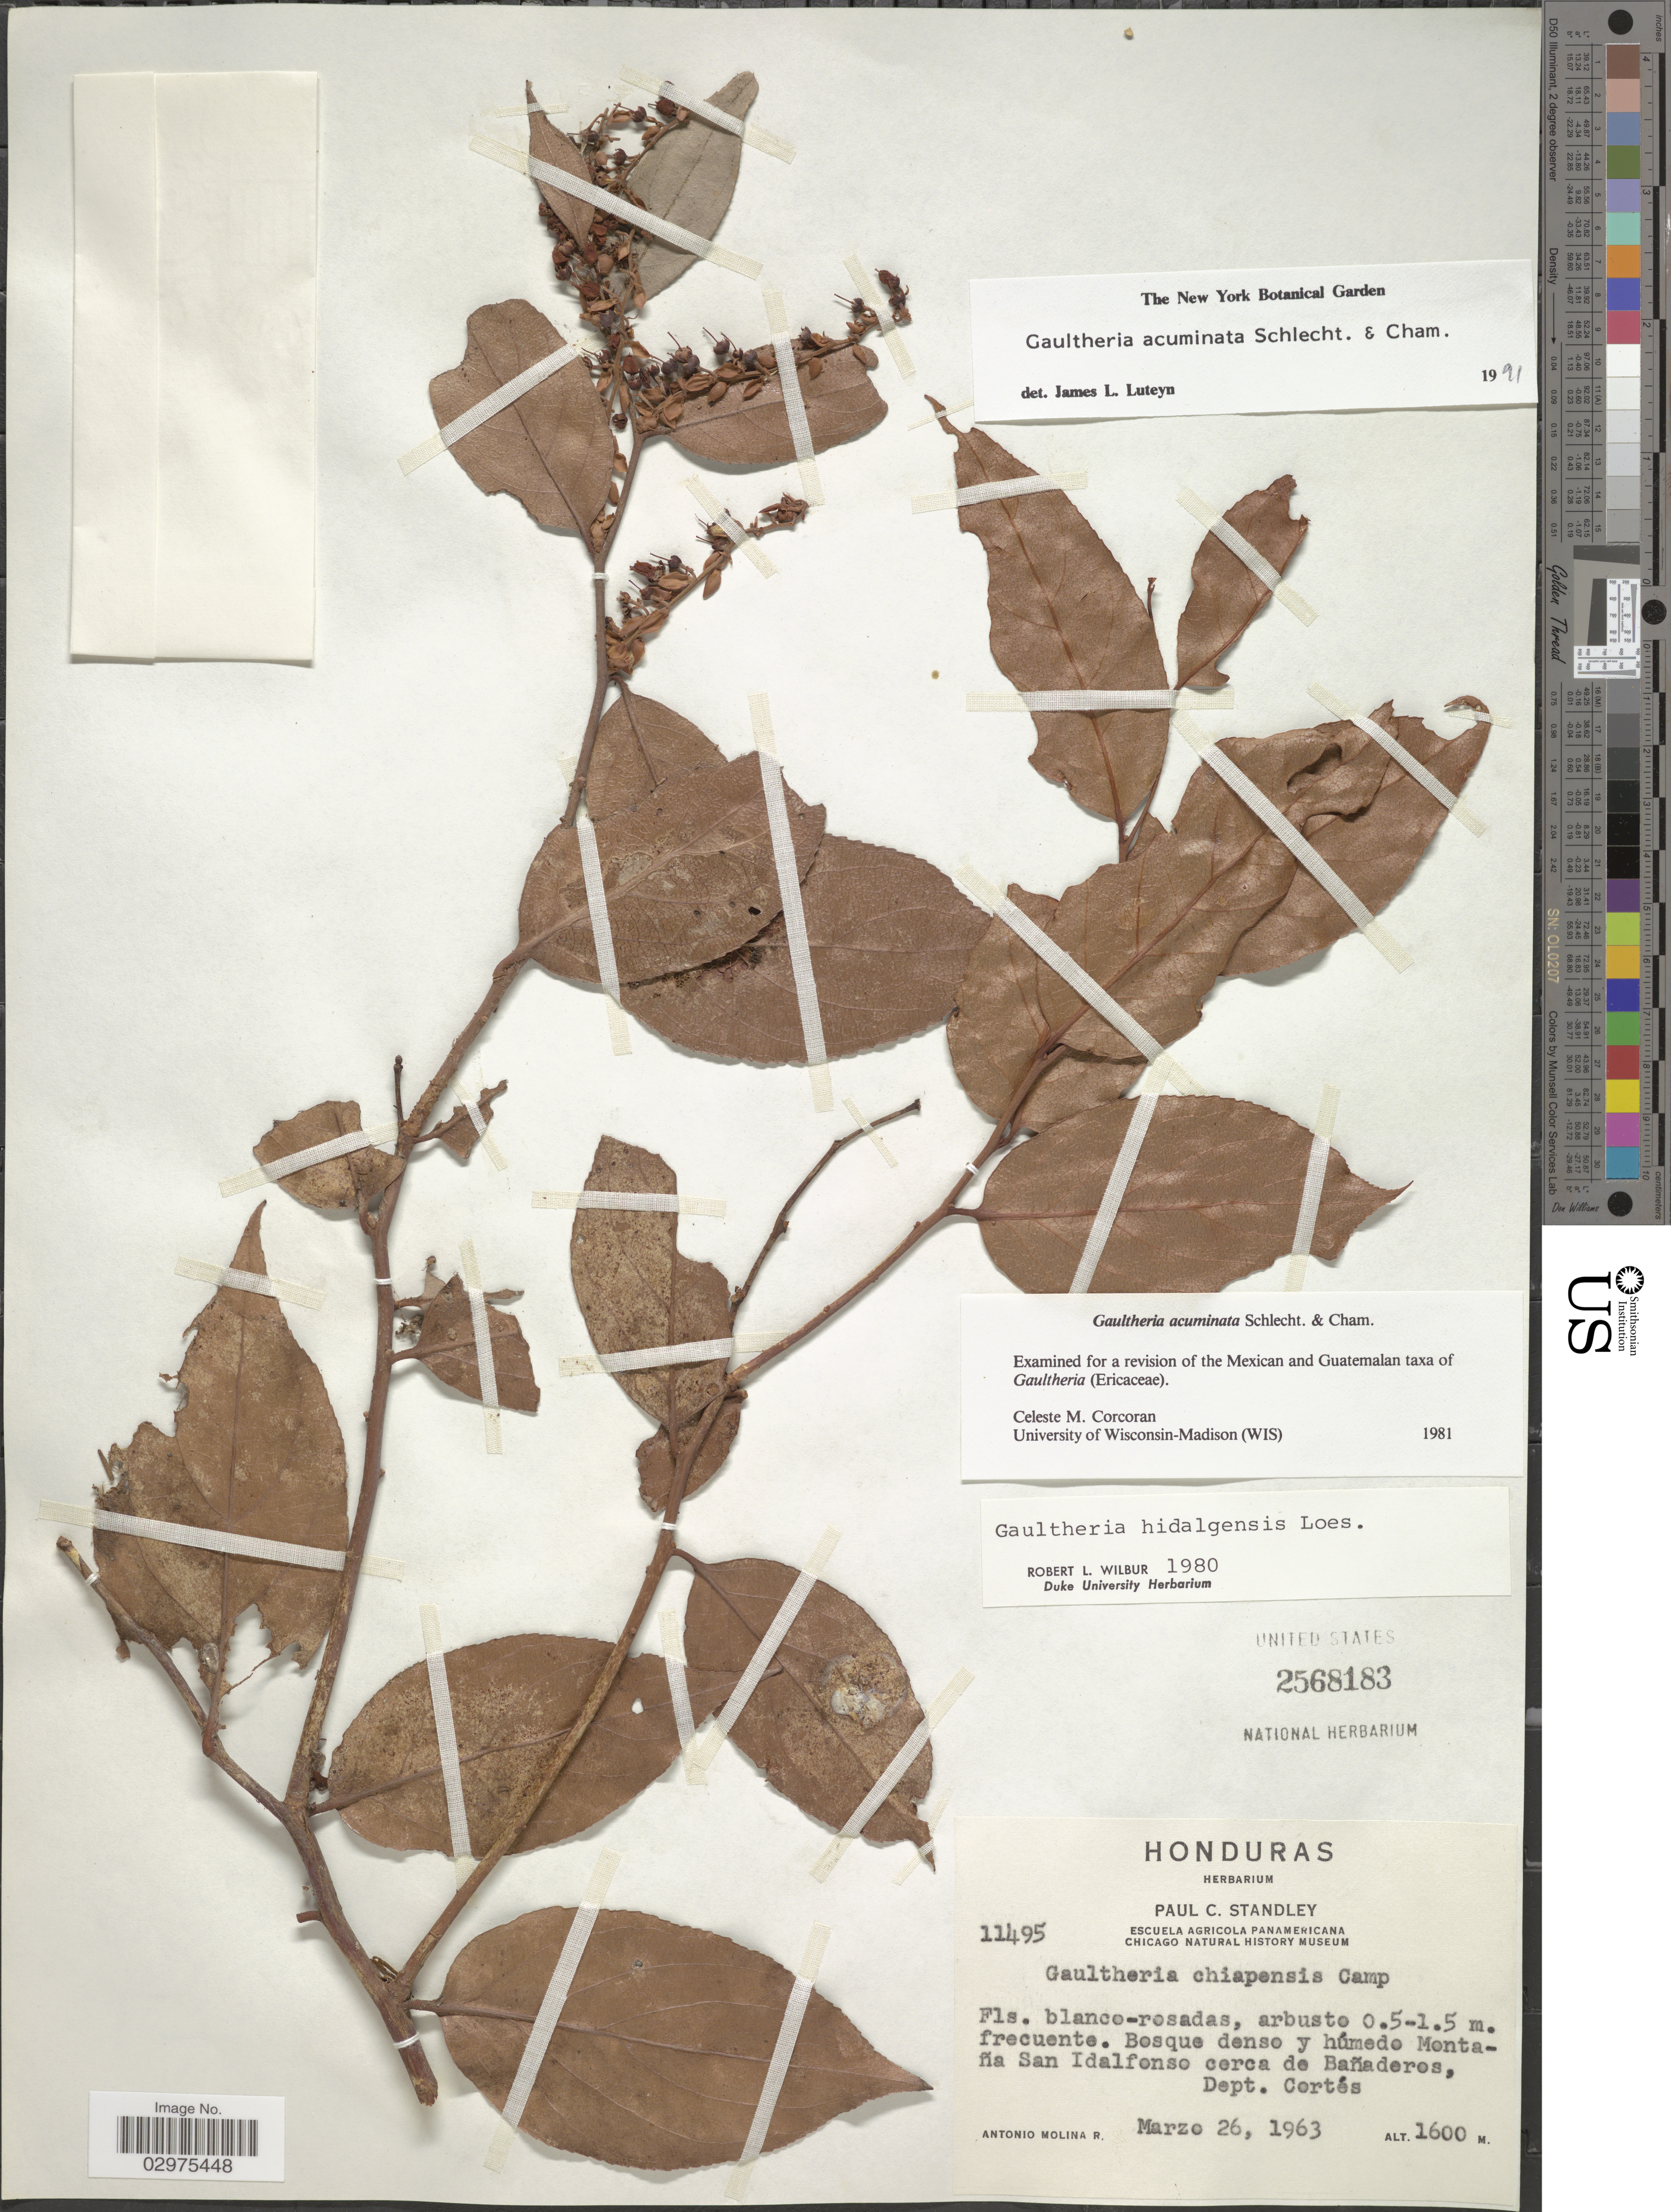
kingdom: Plantae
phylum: Tracheophyta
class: Magnoliopsida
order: Ericales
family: Ericaceae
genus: Gaultheria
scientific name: Gaultheria acuminata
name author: Schltdl. & Cham.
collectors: A. Molina R.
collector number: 11495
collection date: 1963-03-26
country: Honduras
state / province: Cortés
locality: Montaña San Idalfonso cerca de Bañaderos, Dept. Cortés.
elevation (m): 1600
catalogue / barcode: US 2568183